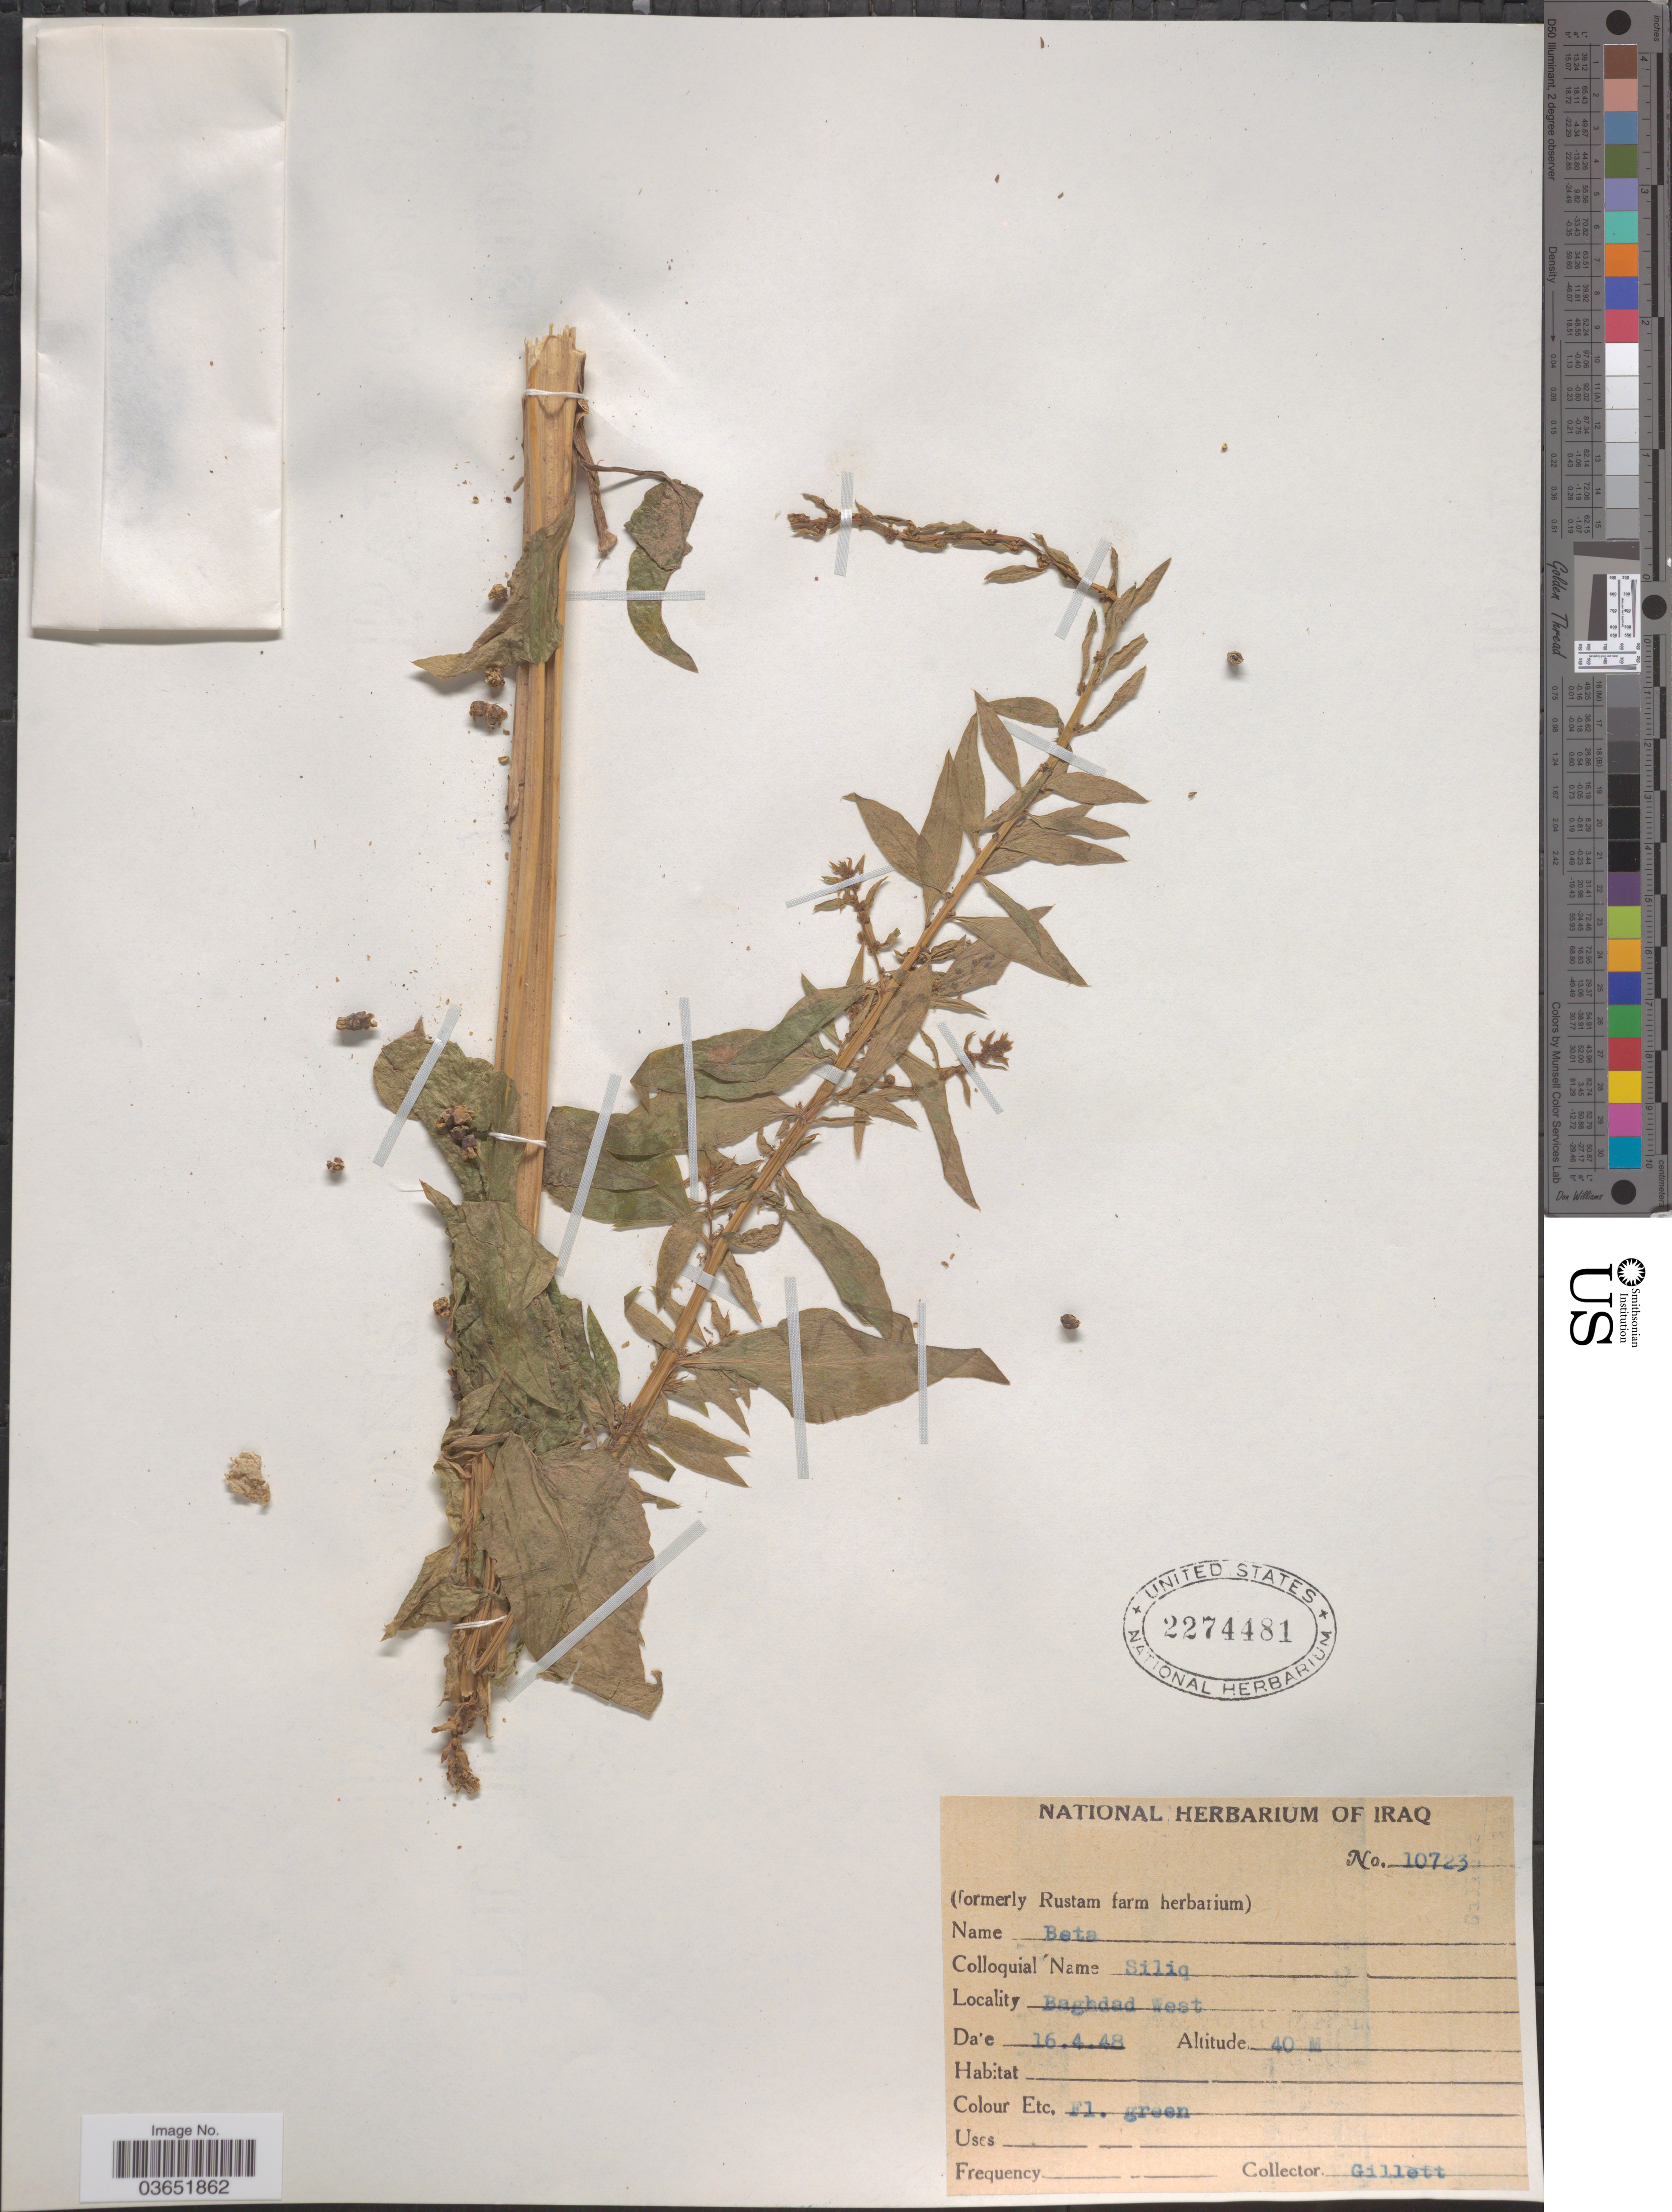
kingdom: Plantae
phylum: Tracheophyta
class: Magnoliopsida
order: Caryophyllales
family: Amaranthaceae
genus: Beta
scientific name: Beta sp.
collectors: Gillett, --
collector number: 10723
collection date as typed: Transcribed d/m/y: 16/4/48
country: Iraq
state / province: Baghdad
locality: Baghdad West.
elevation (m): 40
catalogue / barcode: US 2274481